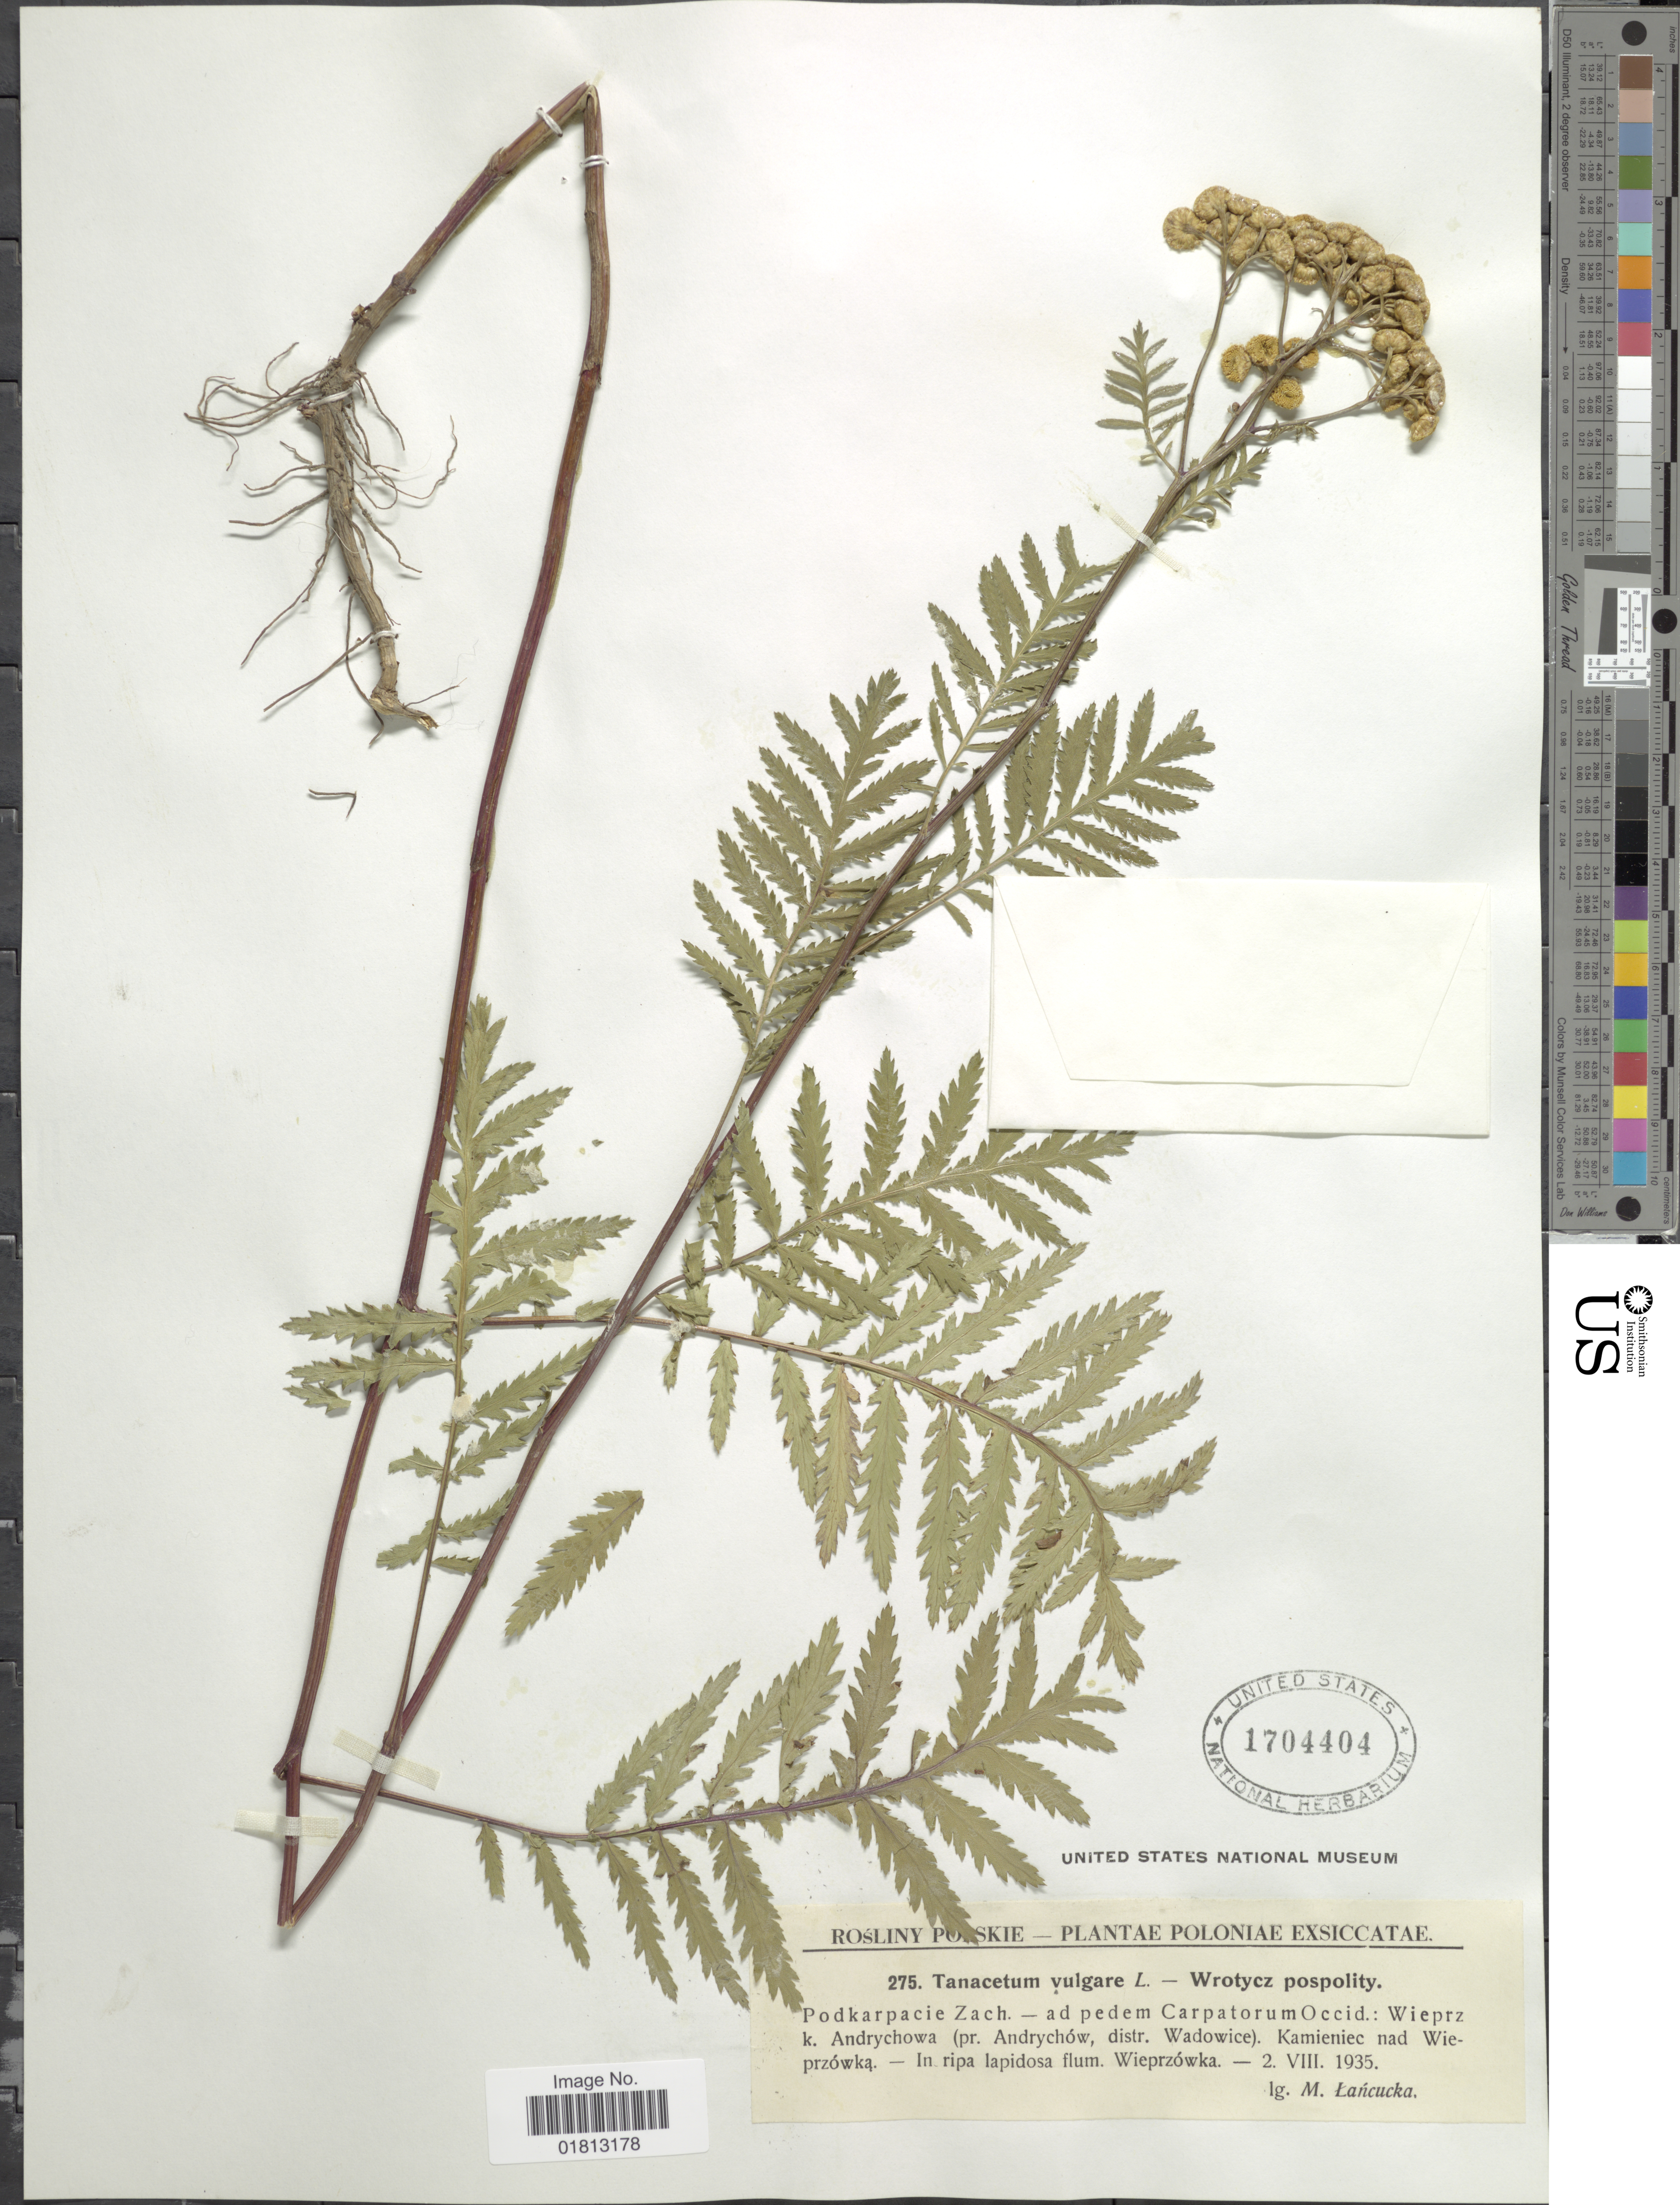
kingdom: Plantae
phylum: Tracheophyta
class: Magnoliopsida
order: Asterales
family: Asteraceae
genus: Tanacetum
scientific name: Tanacetum vulgare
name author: L.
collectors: M. Lancucka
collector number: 275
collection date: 1935-08-02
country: Poland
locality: Podkarpacie Zach, ad pedem Carpatorum Occid, Wieprz k. Andrychowa (pr. Andrychow, distr. Wadowice), Kamieniec nad Wieprzokwa, In ripa lapidosa flum, Wieprzowka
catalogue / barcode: US 1704404